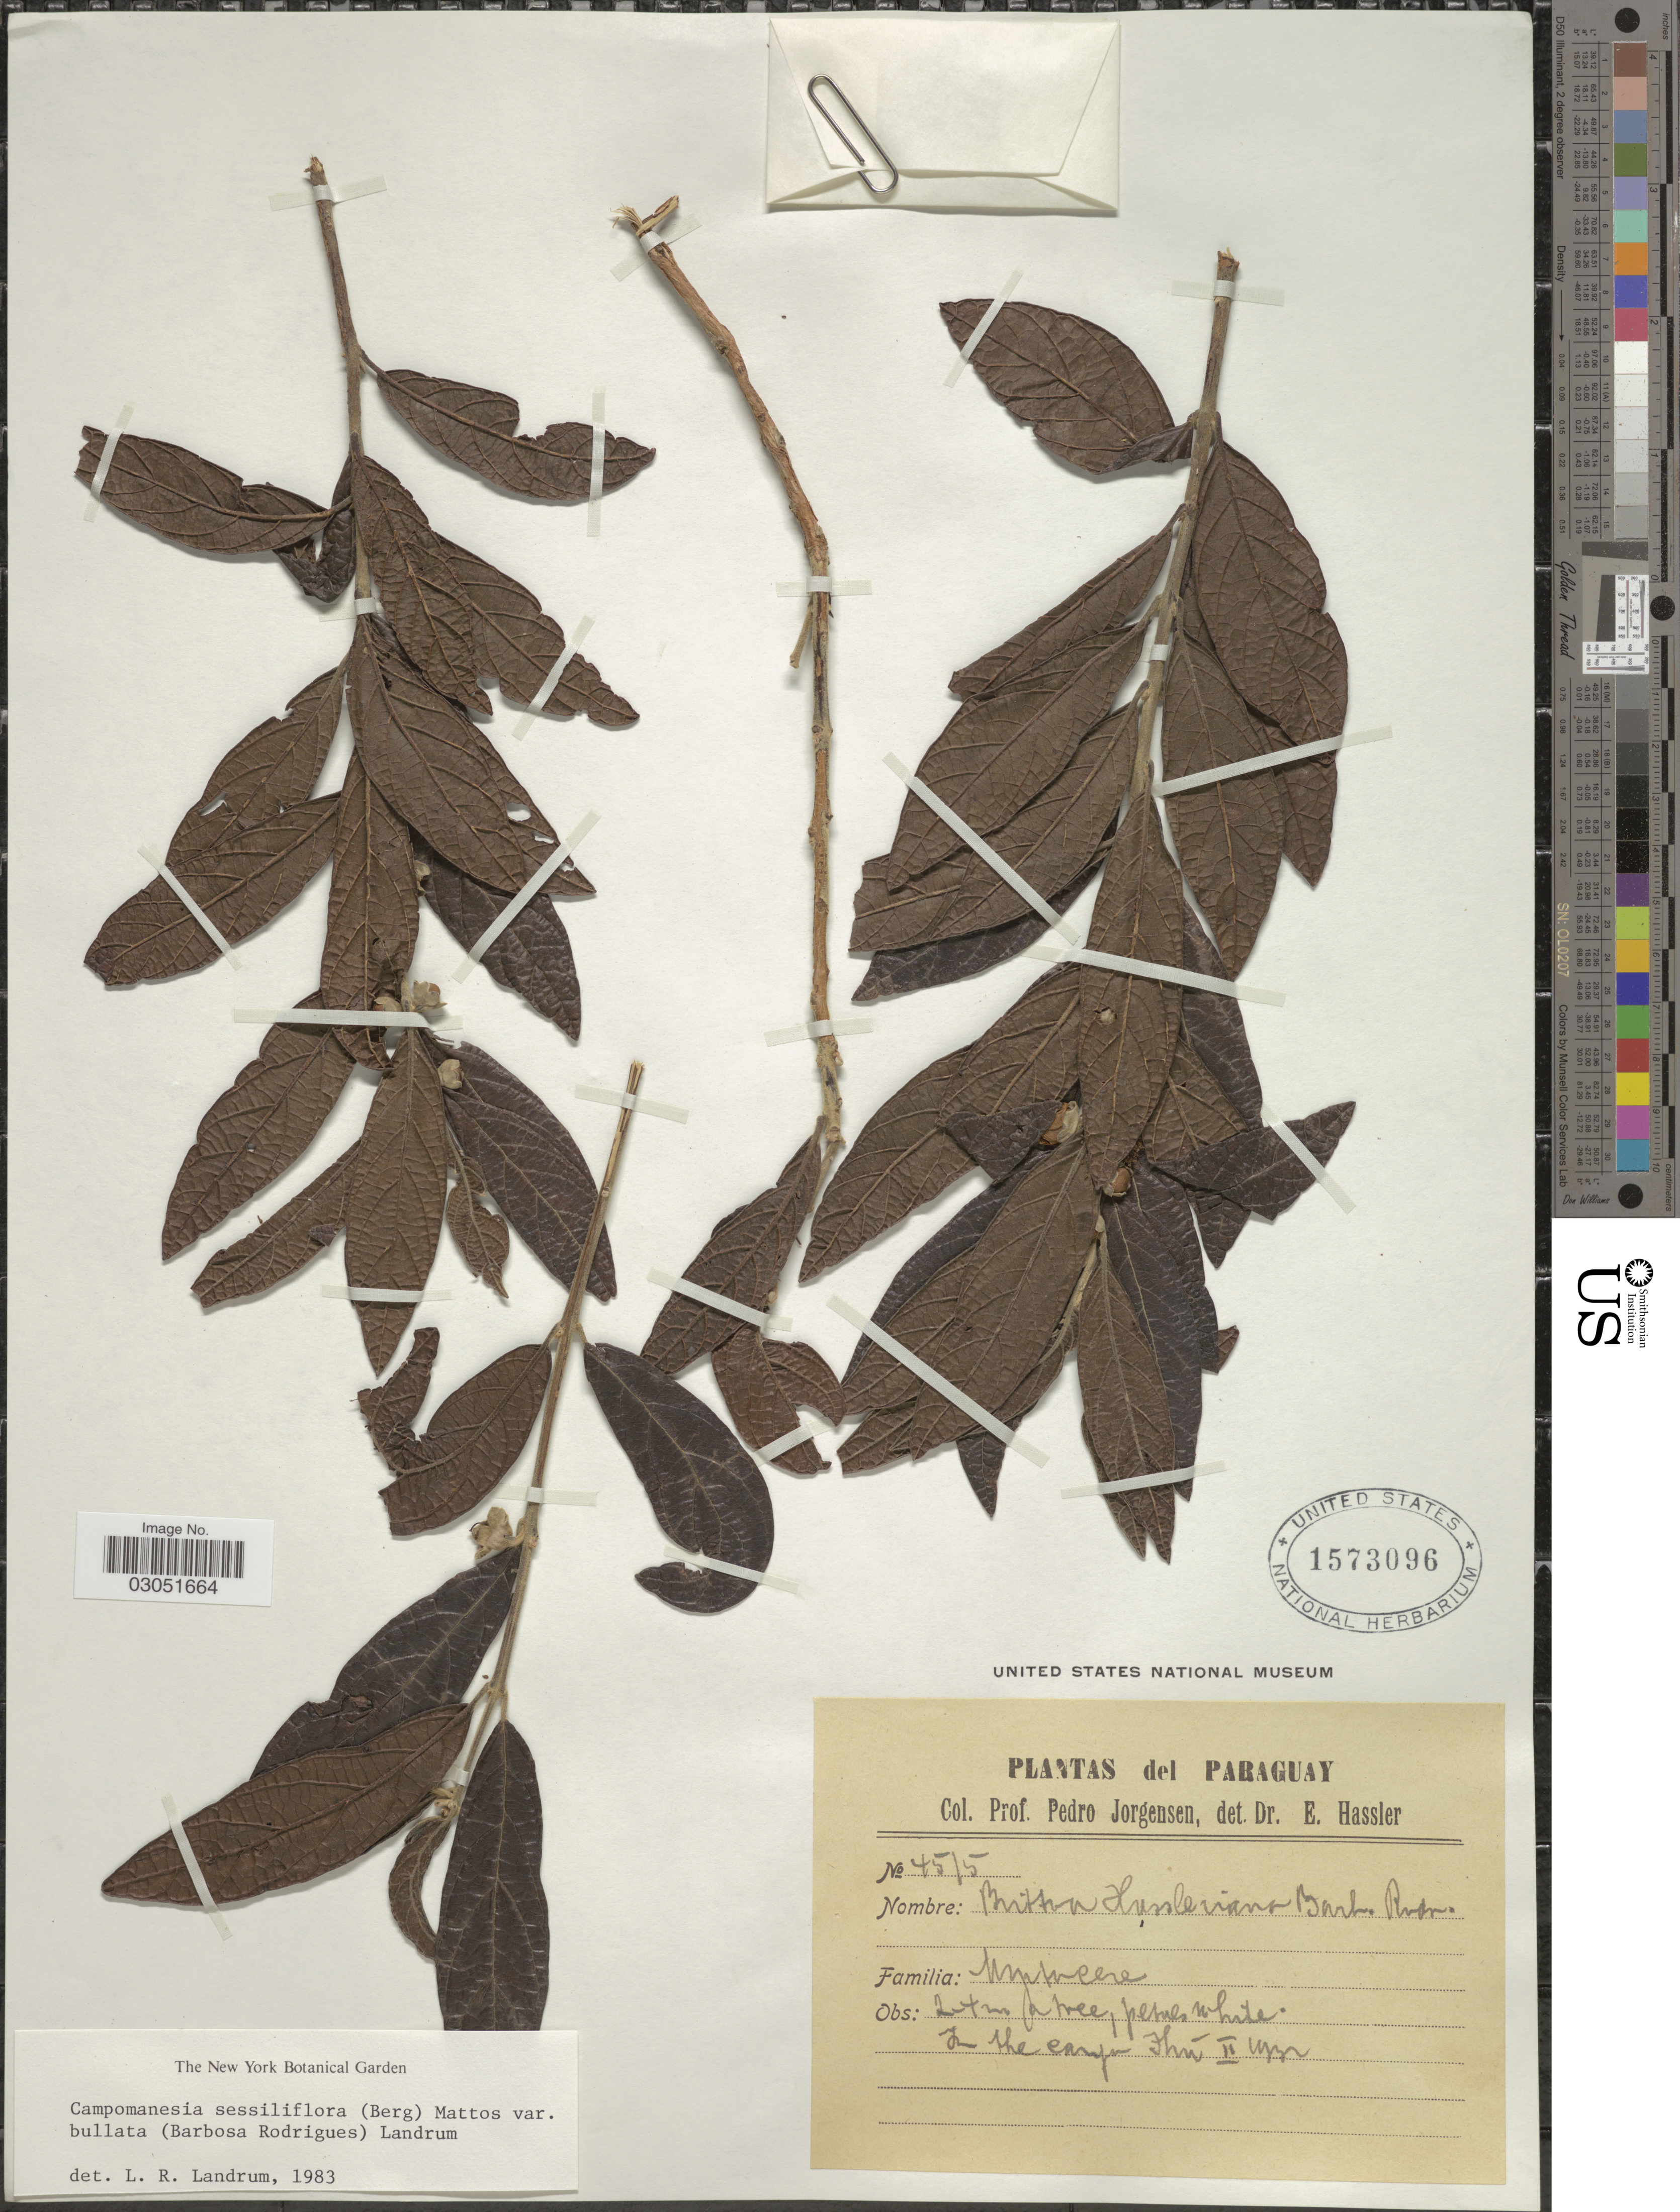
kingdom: Plantae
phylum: Tracheophyta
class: Magnoliopsida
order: Myrtales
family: Myrtaceae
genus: Campomanesia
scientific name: Campomanesia sessiliflora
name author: (O. Berg) A. Mattos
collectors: P. Jörgensen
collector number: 4515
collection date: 1932-02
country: Paraguay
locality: In the campo Ihú.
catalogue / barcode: US 1573096